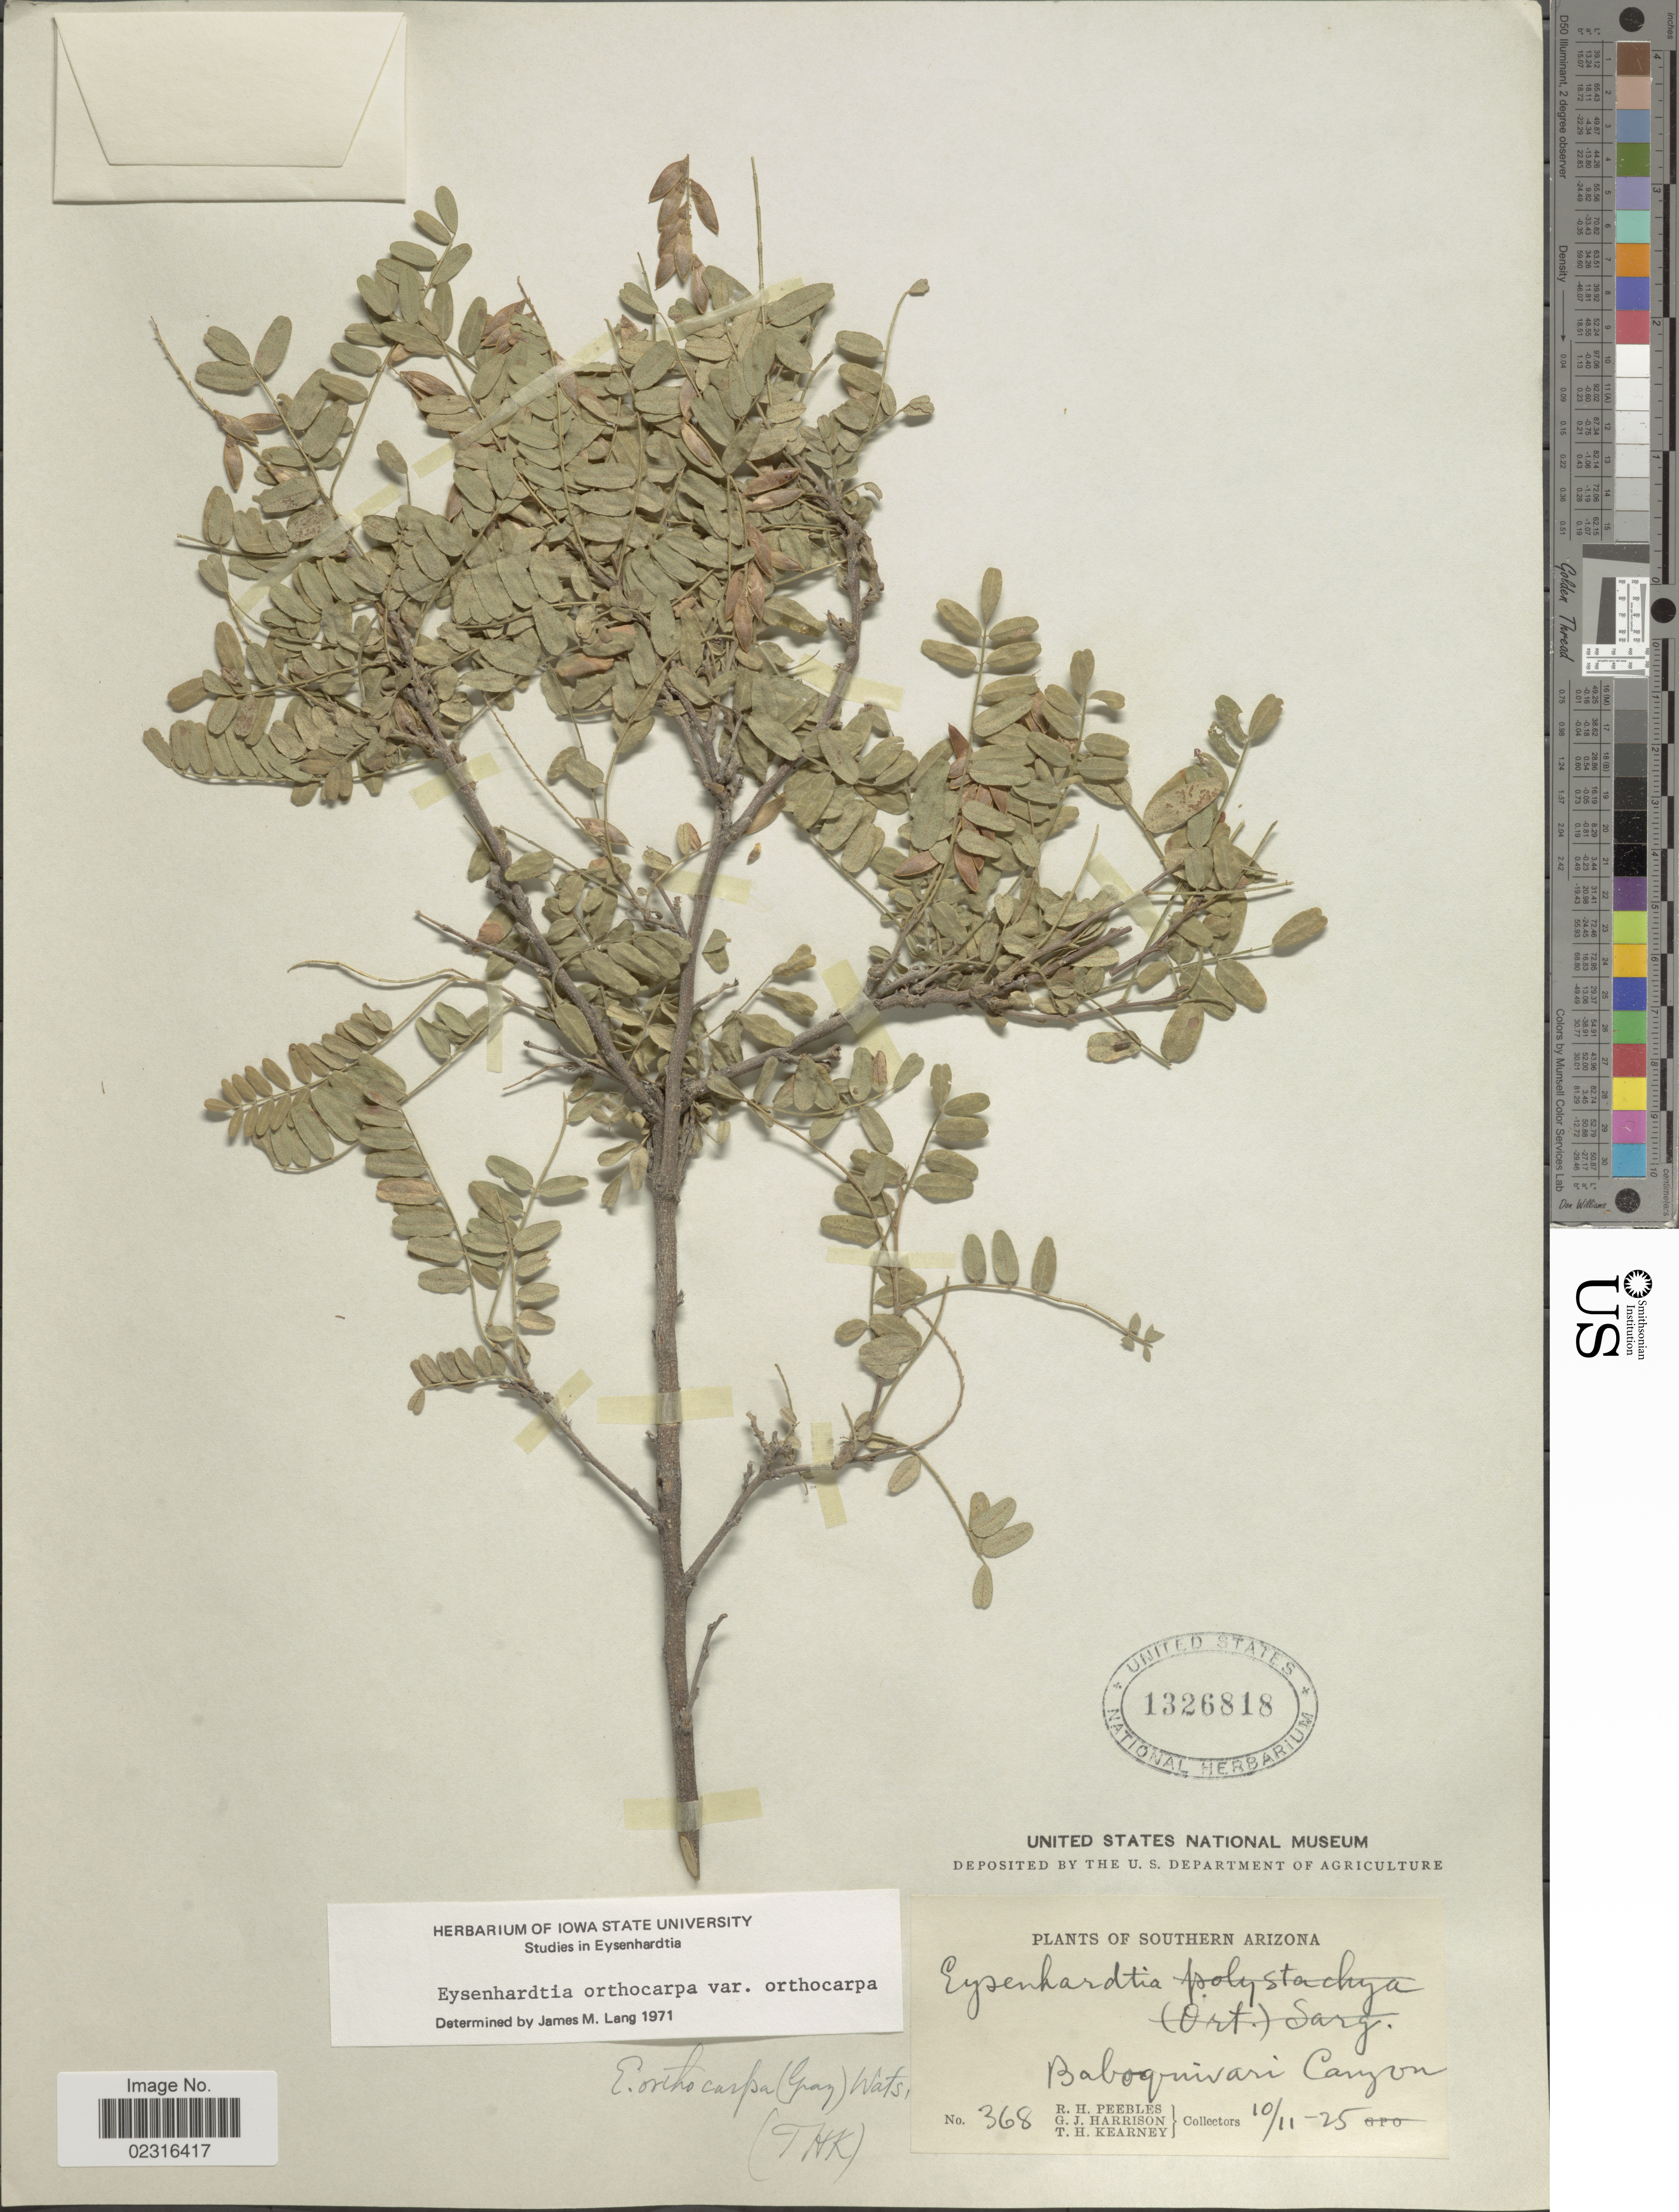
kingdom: Plantae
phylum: Tracheophyta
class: Magnoliopsida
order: Fabales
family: Fabaceae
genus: Eysenhardtia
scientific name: Eysenhardtia orthocarpa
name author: (A. Gray) S. Watson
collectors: R. H. Peebles, G. J. Harrison & T. H. Kearney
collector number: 368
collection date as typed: Transcribed d/m/y: 11/10/25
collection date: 1925-10-11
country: United States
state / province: Arizona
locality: Southern Arizona, Baboquivari Canyon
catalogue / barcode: US 1326818